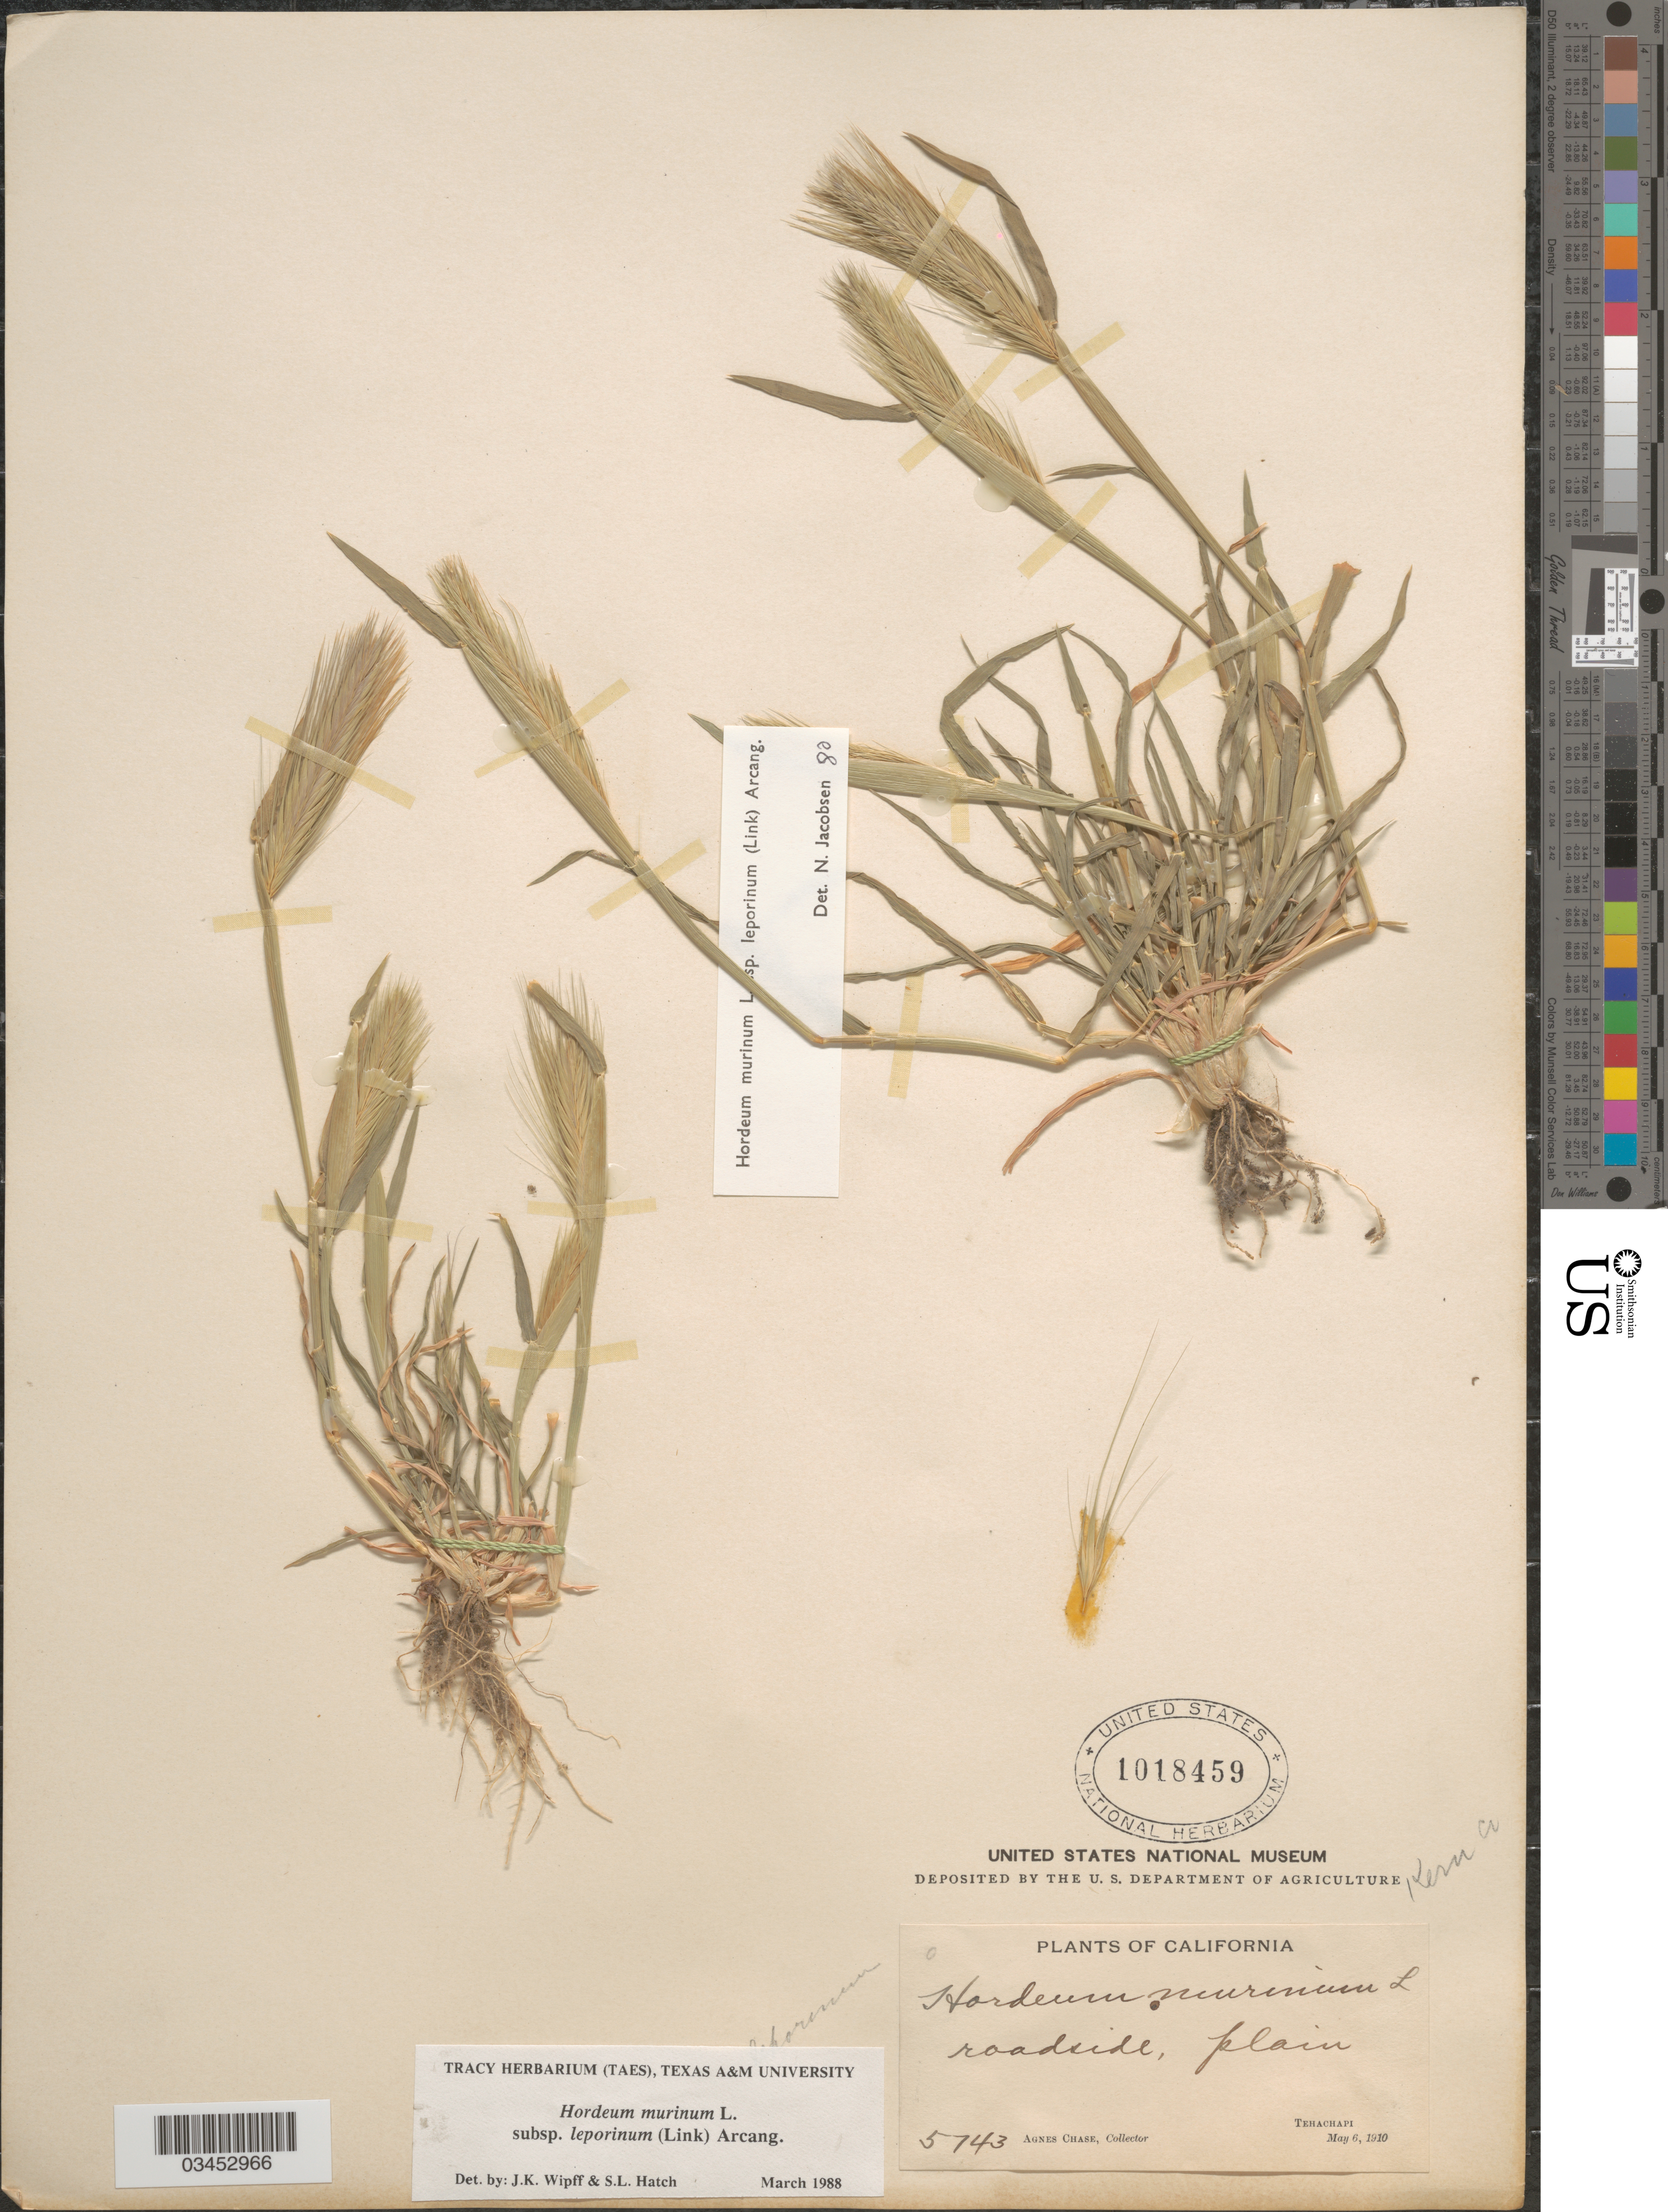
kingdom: Plantae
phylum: Tracheophyta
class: Liliopsida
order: Poales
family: Poaceae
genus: Hordeum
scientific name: Hordeum murinum subsp. leporinum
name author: (Link) Arcang.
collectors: A. Chase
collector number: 5743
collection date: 1910-05-06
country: United States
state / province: California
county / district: Kern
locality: Roadside, plain. Tehachapi. Kern Cr.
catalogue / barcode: US 1018459